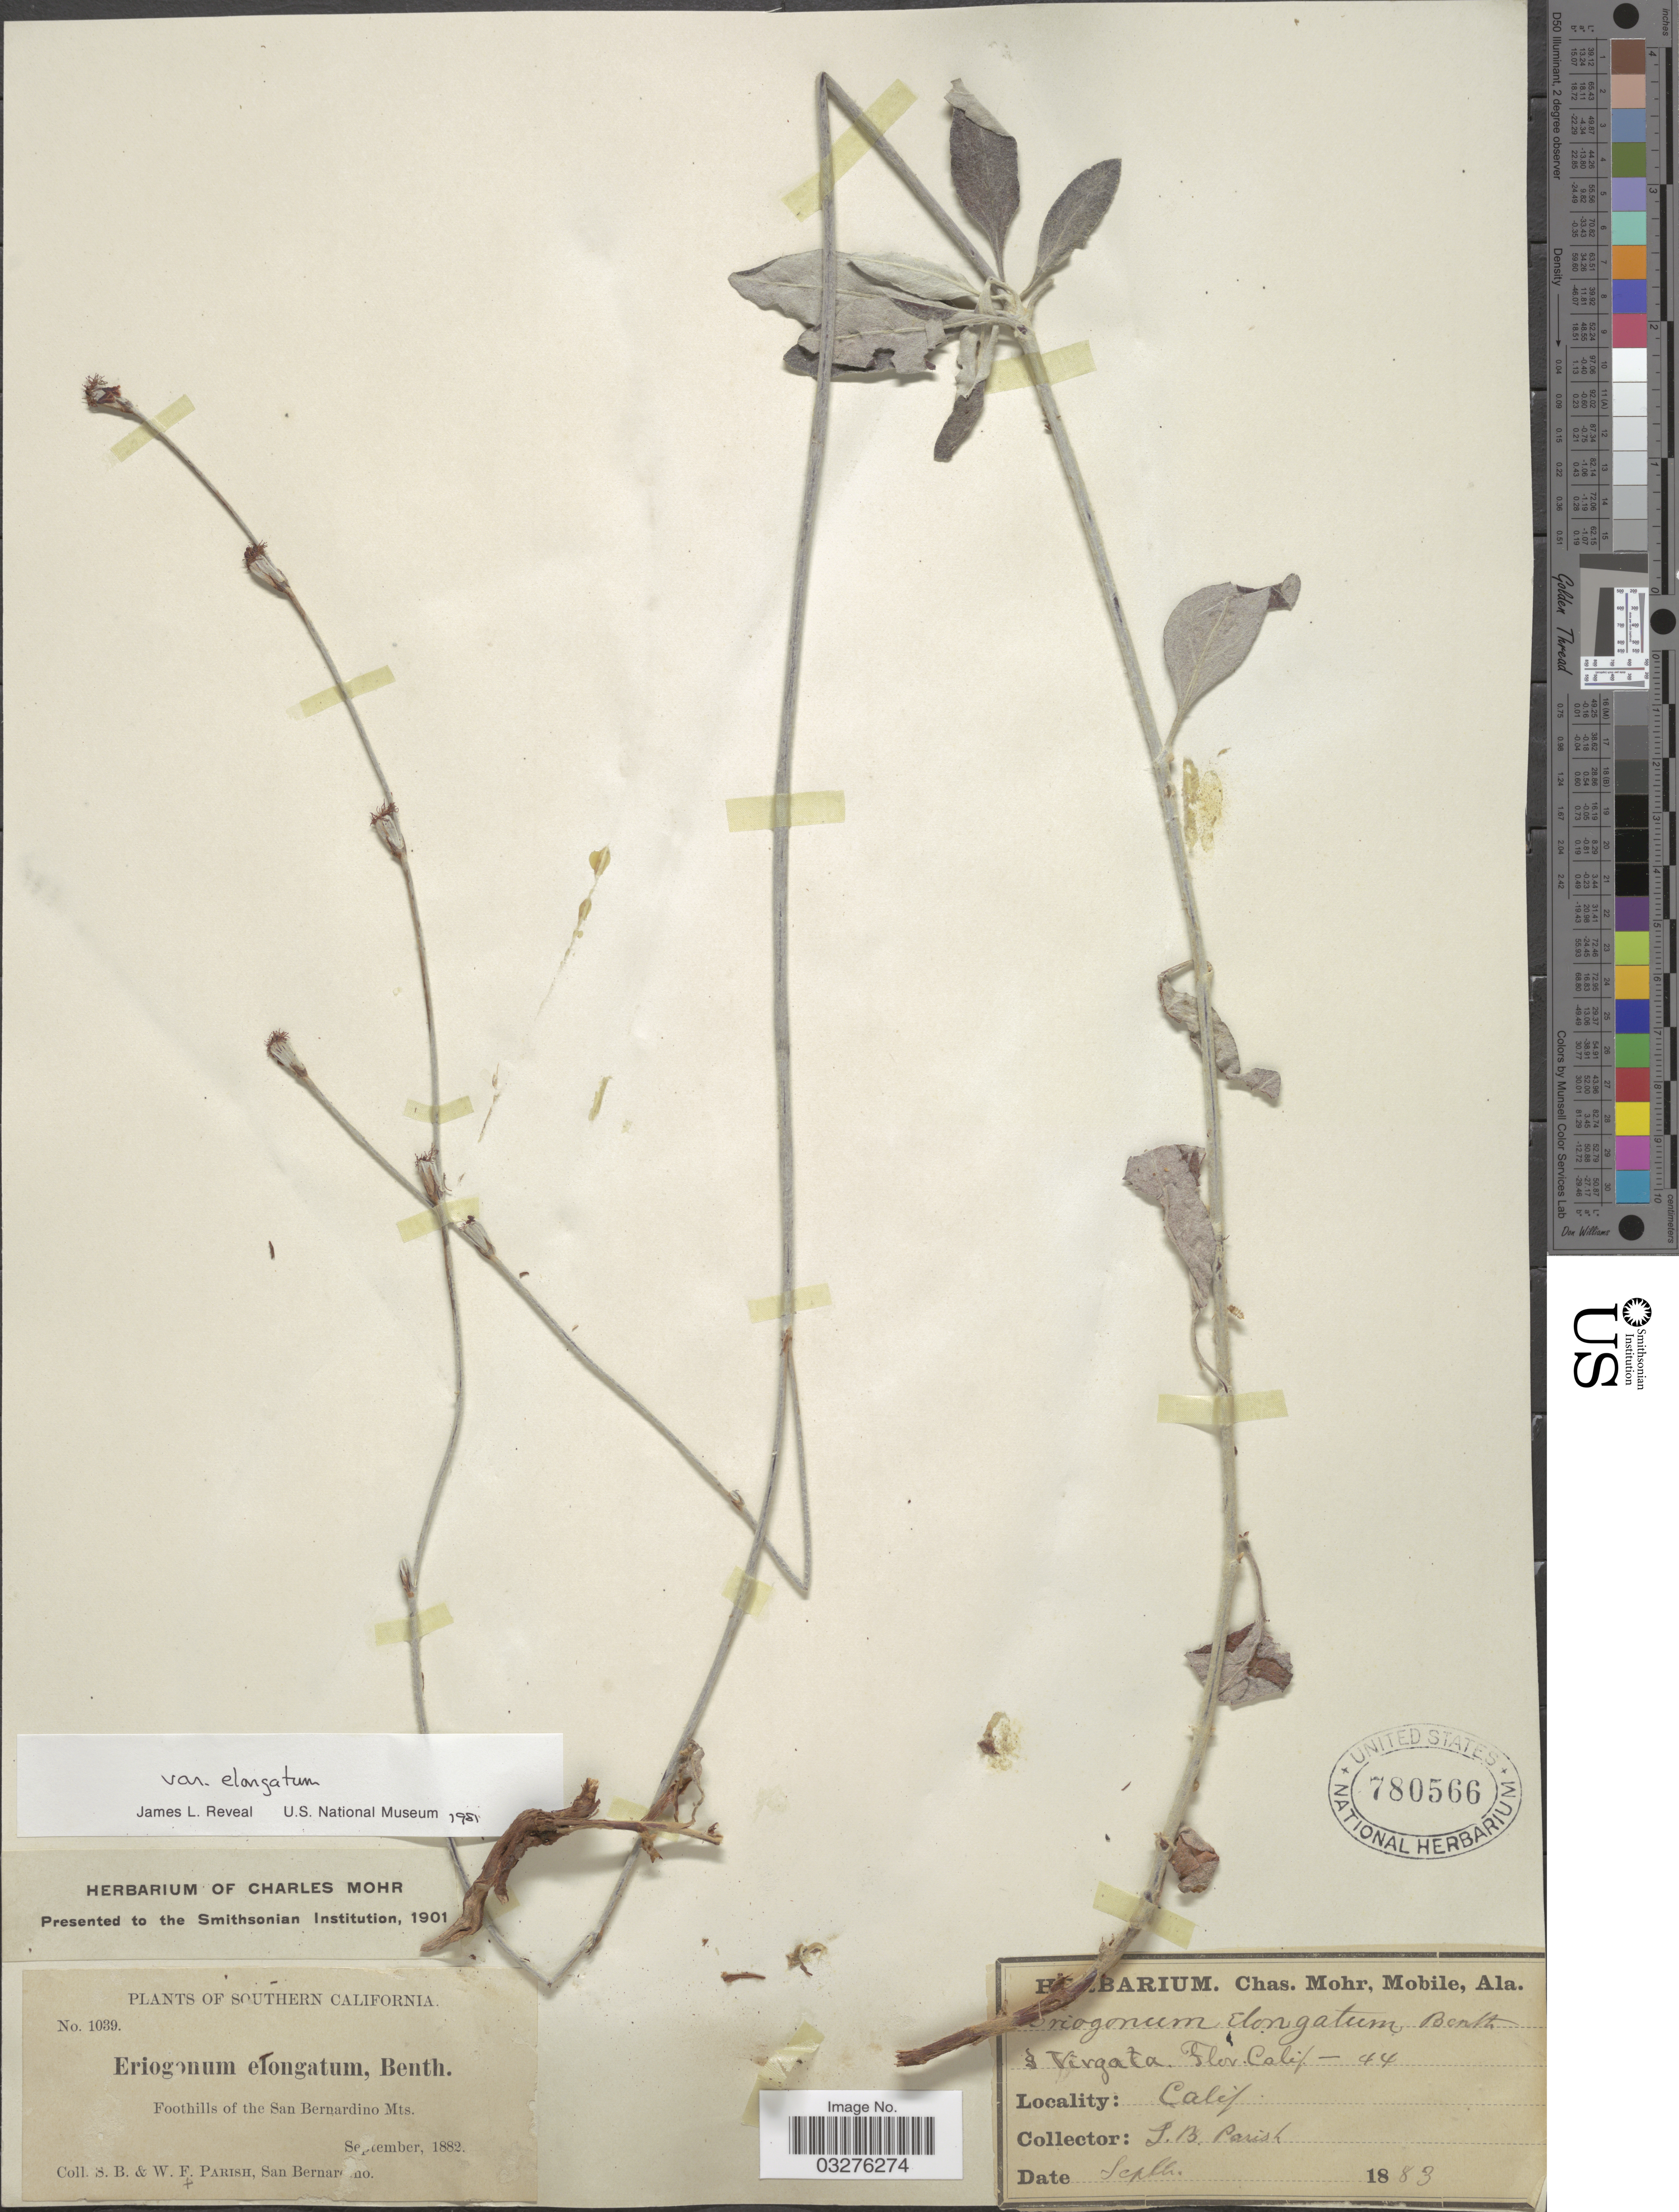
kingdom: Plantae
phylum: Tracheophyta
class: Magnoliopsida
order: Caryophyllales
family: Polygonaceae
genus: Eriogonum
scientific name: Eriogonum elongatum var. elongatum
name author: Benth.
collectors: S. B. Parish & W. F. Parish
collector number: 1039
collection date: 1882-09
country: United States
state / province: California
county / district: San Bernardino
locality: Southern California. Foothills of the San Bernardino Mts.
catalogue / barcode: US 780566